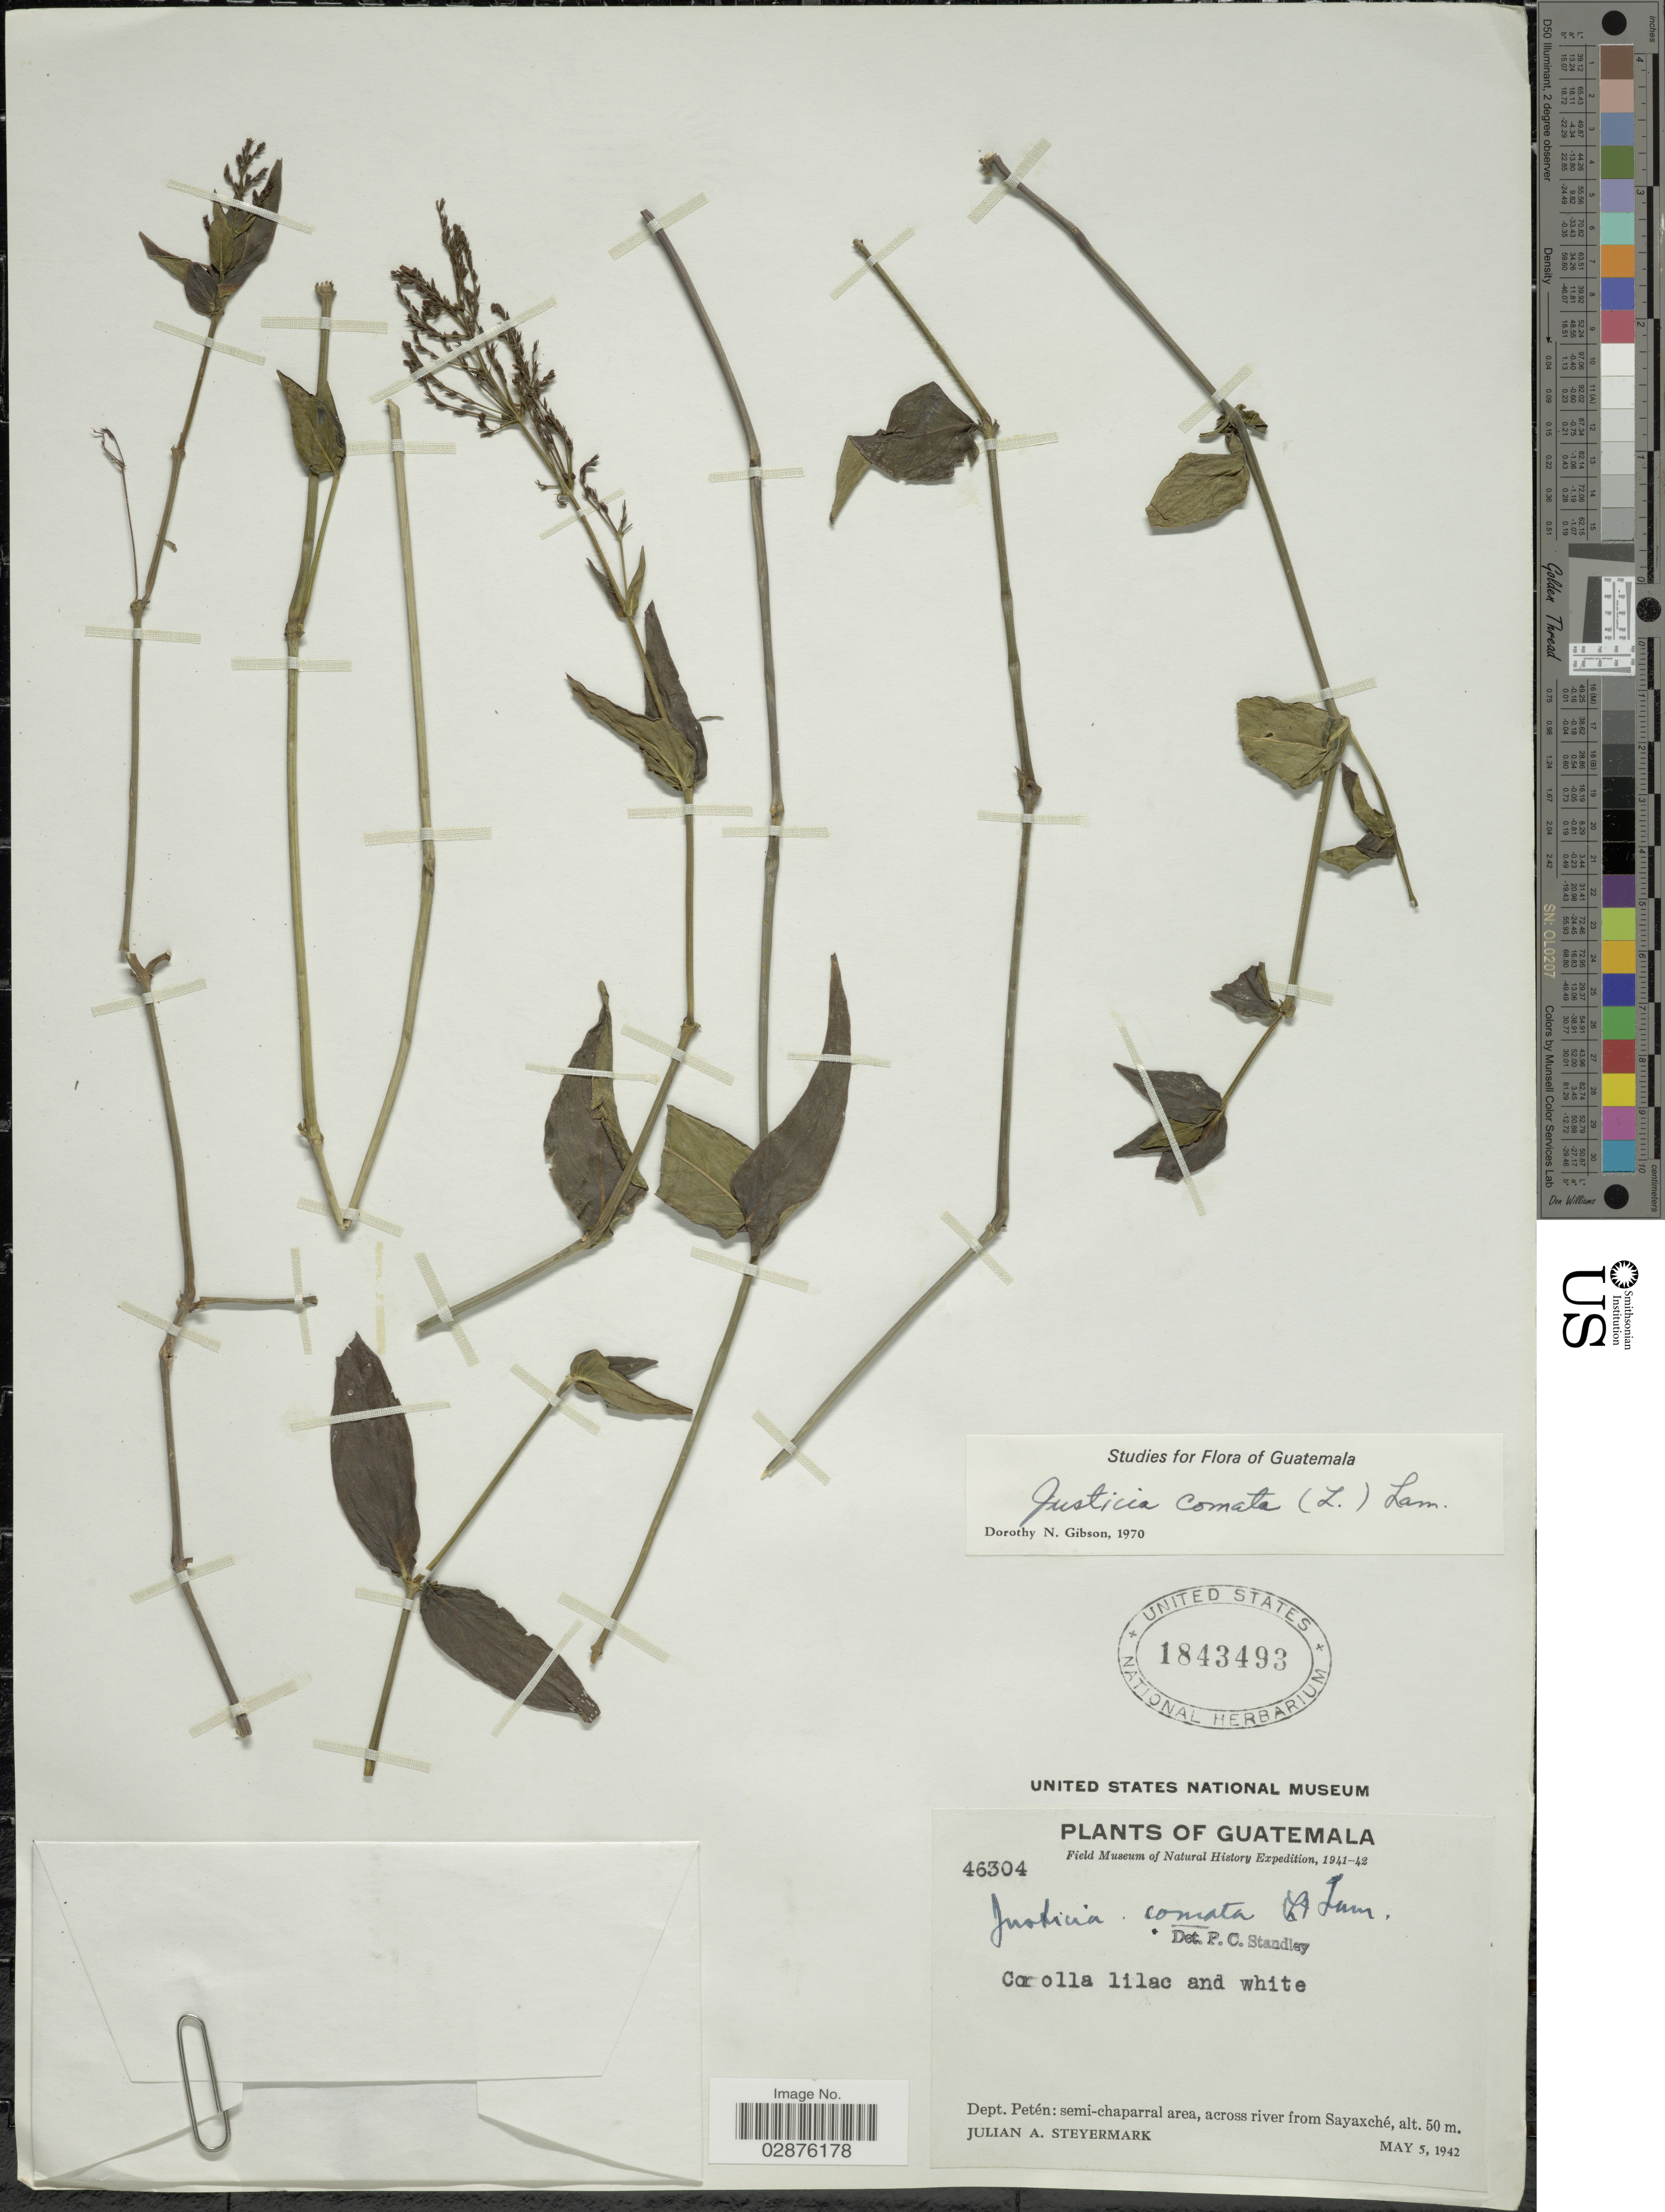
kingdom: Plantae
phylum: Tracheophyta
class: Magnoliopsida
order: Lamiales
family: Acanthaceae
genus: Justicia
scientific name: Justicia comata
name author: (L.) Lam.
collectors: J. Steyermark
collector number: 46304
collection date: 1942-05-05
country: Guatemala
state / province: El Petén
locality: Dept. Petén: semi-chaparral area, across river from Sayaxché.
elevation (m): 50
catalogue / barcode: US 1843493